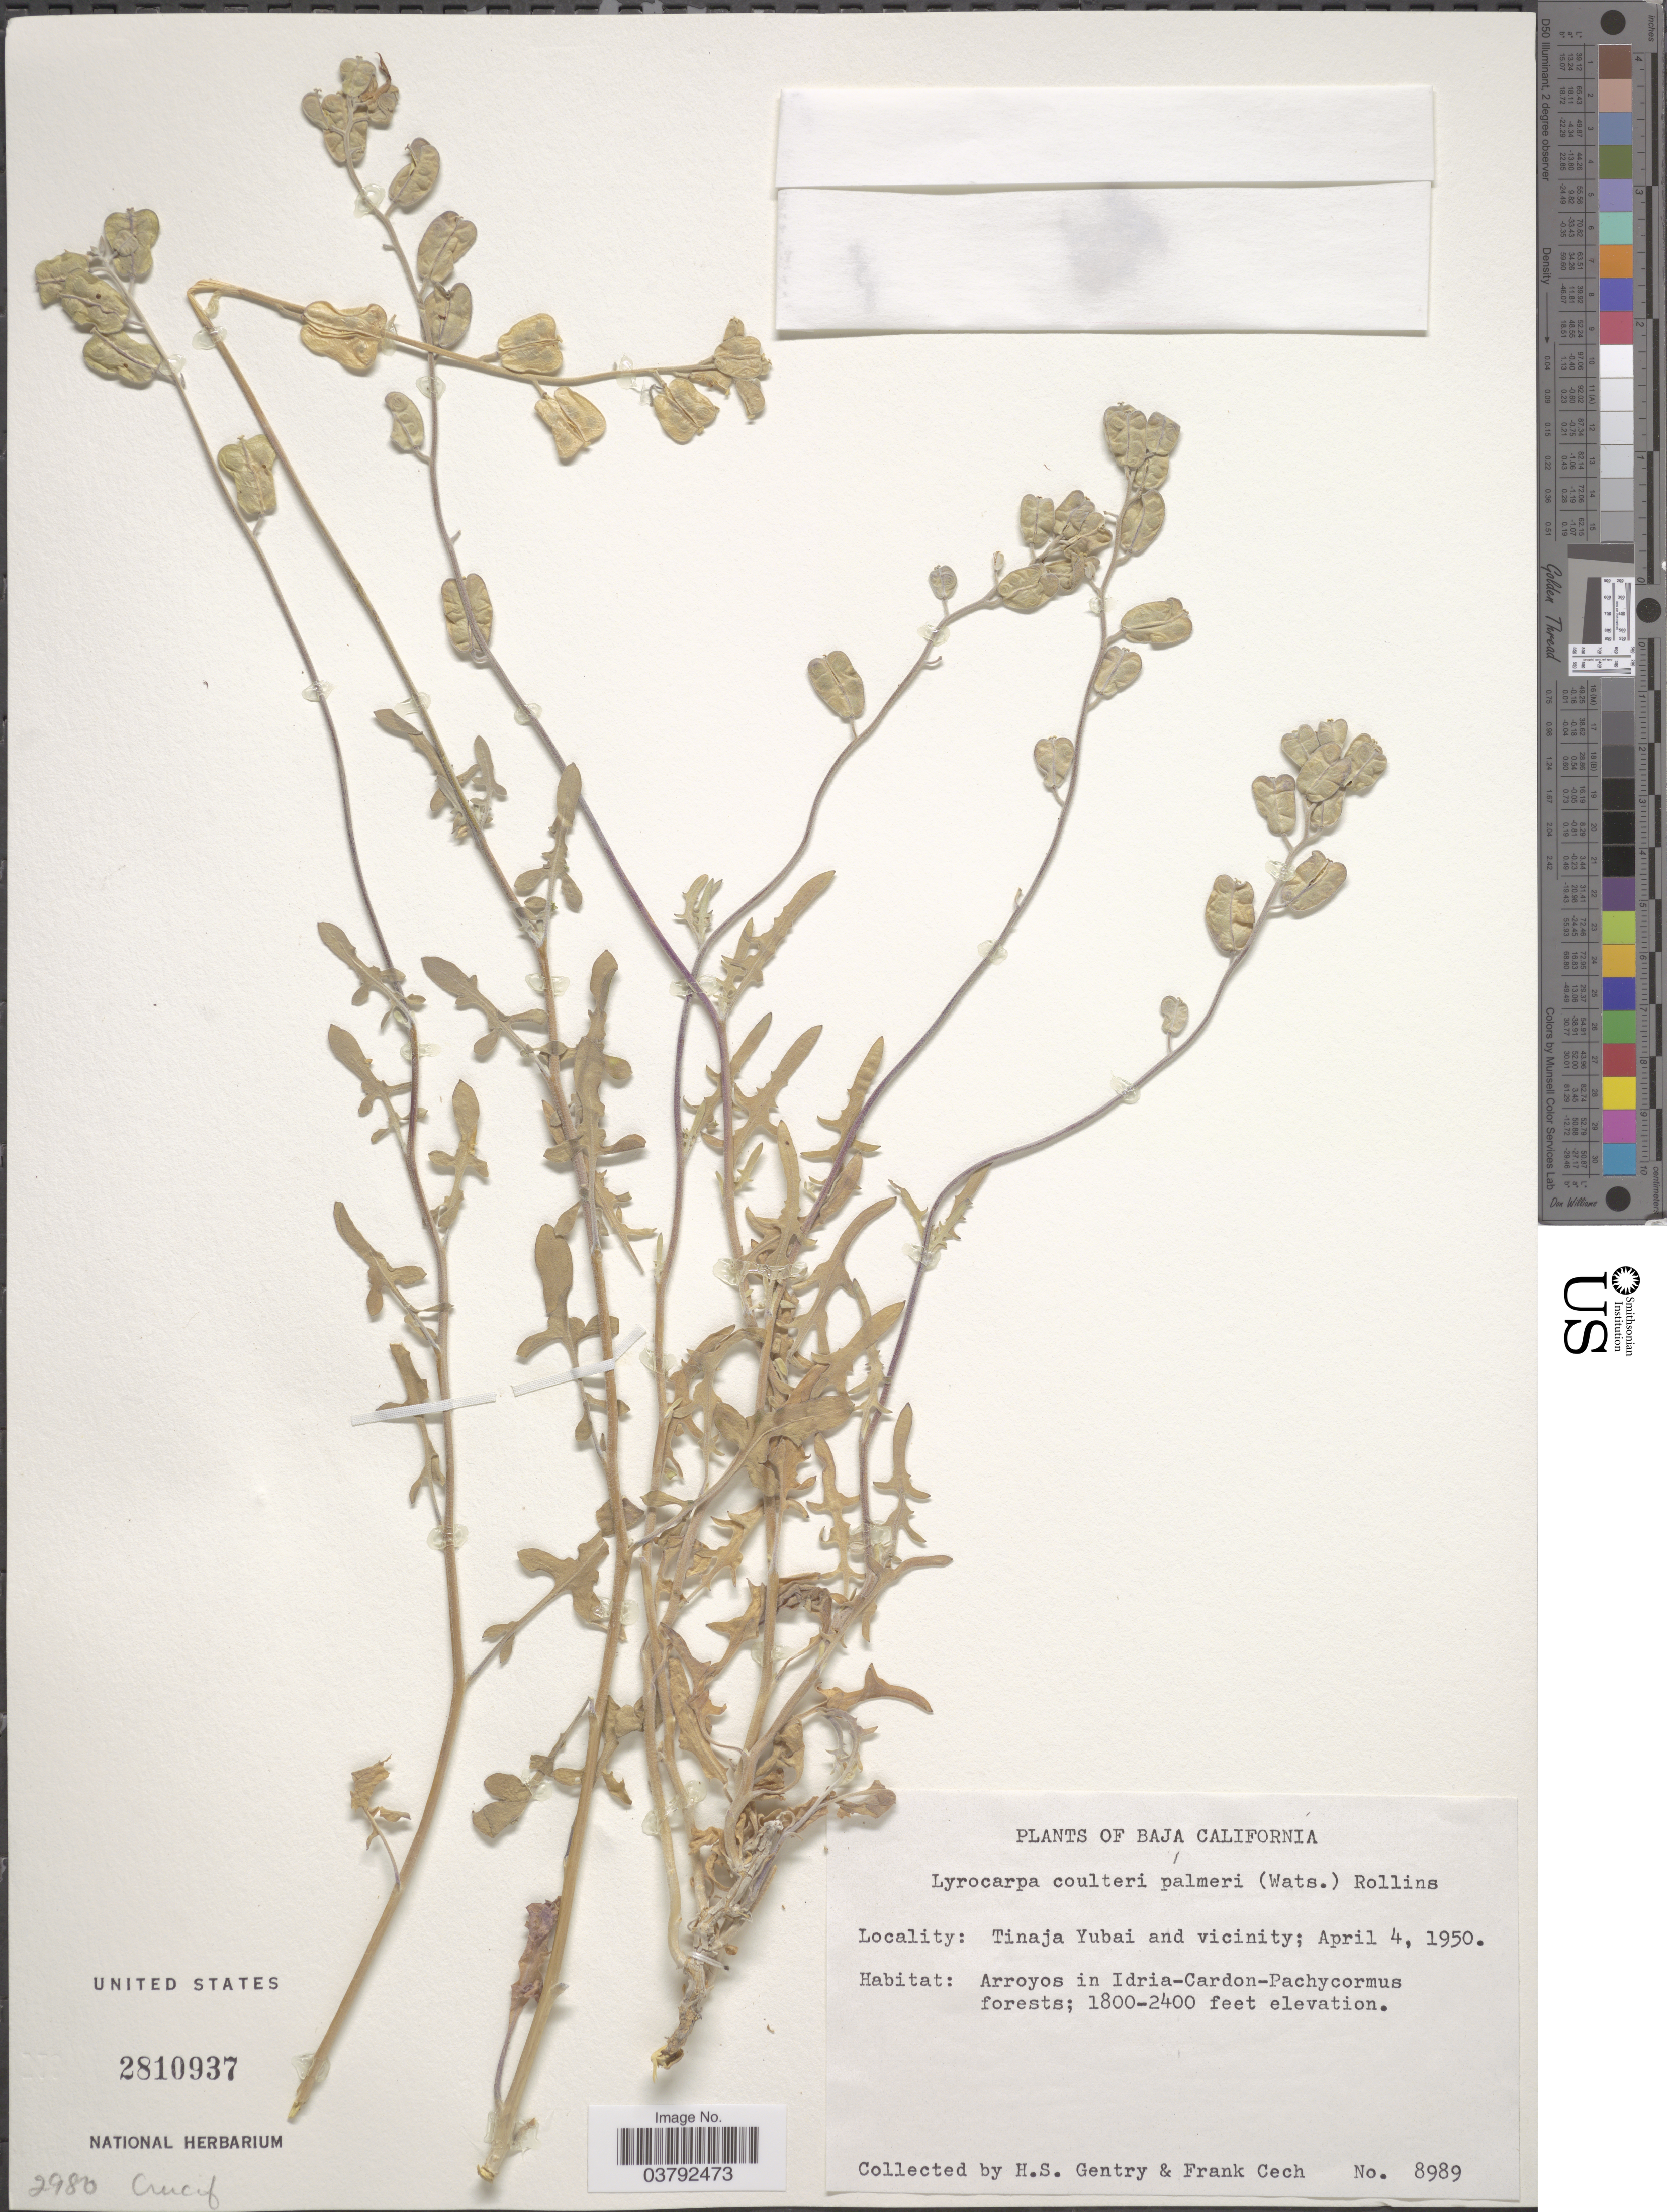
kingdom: Plantae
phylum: Tracheophyta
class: Magnoliopsida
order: Brassicales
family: Brassicaceae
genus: Lyrocarpa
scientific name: Lyrocarpa coulteri var. palmeri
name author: (S. Watson) Rollins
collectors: H. S. Gentry & F. Cech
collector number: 8989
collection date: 1950-04-04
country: Mexico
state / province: Baja California Norte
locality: Tinaja Yubai and vicinity.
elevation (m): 549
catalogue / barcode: US 2810937